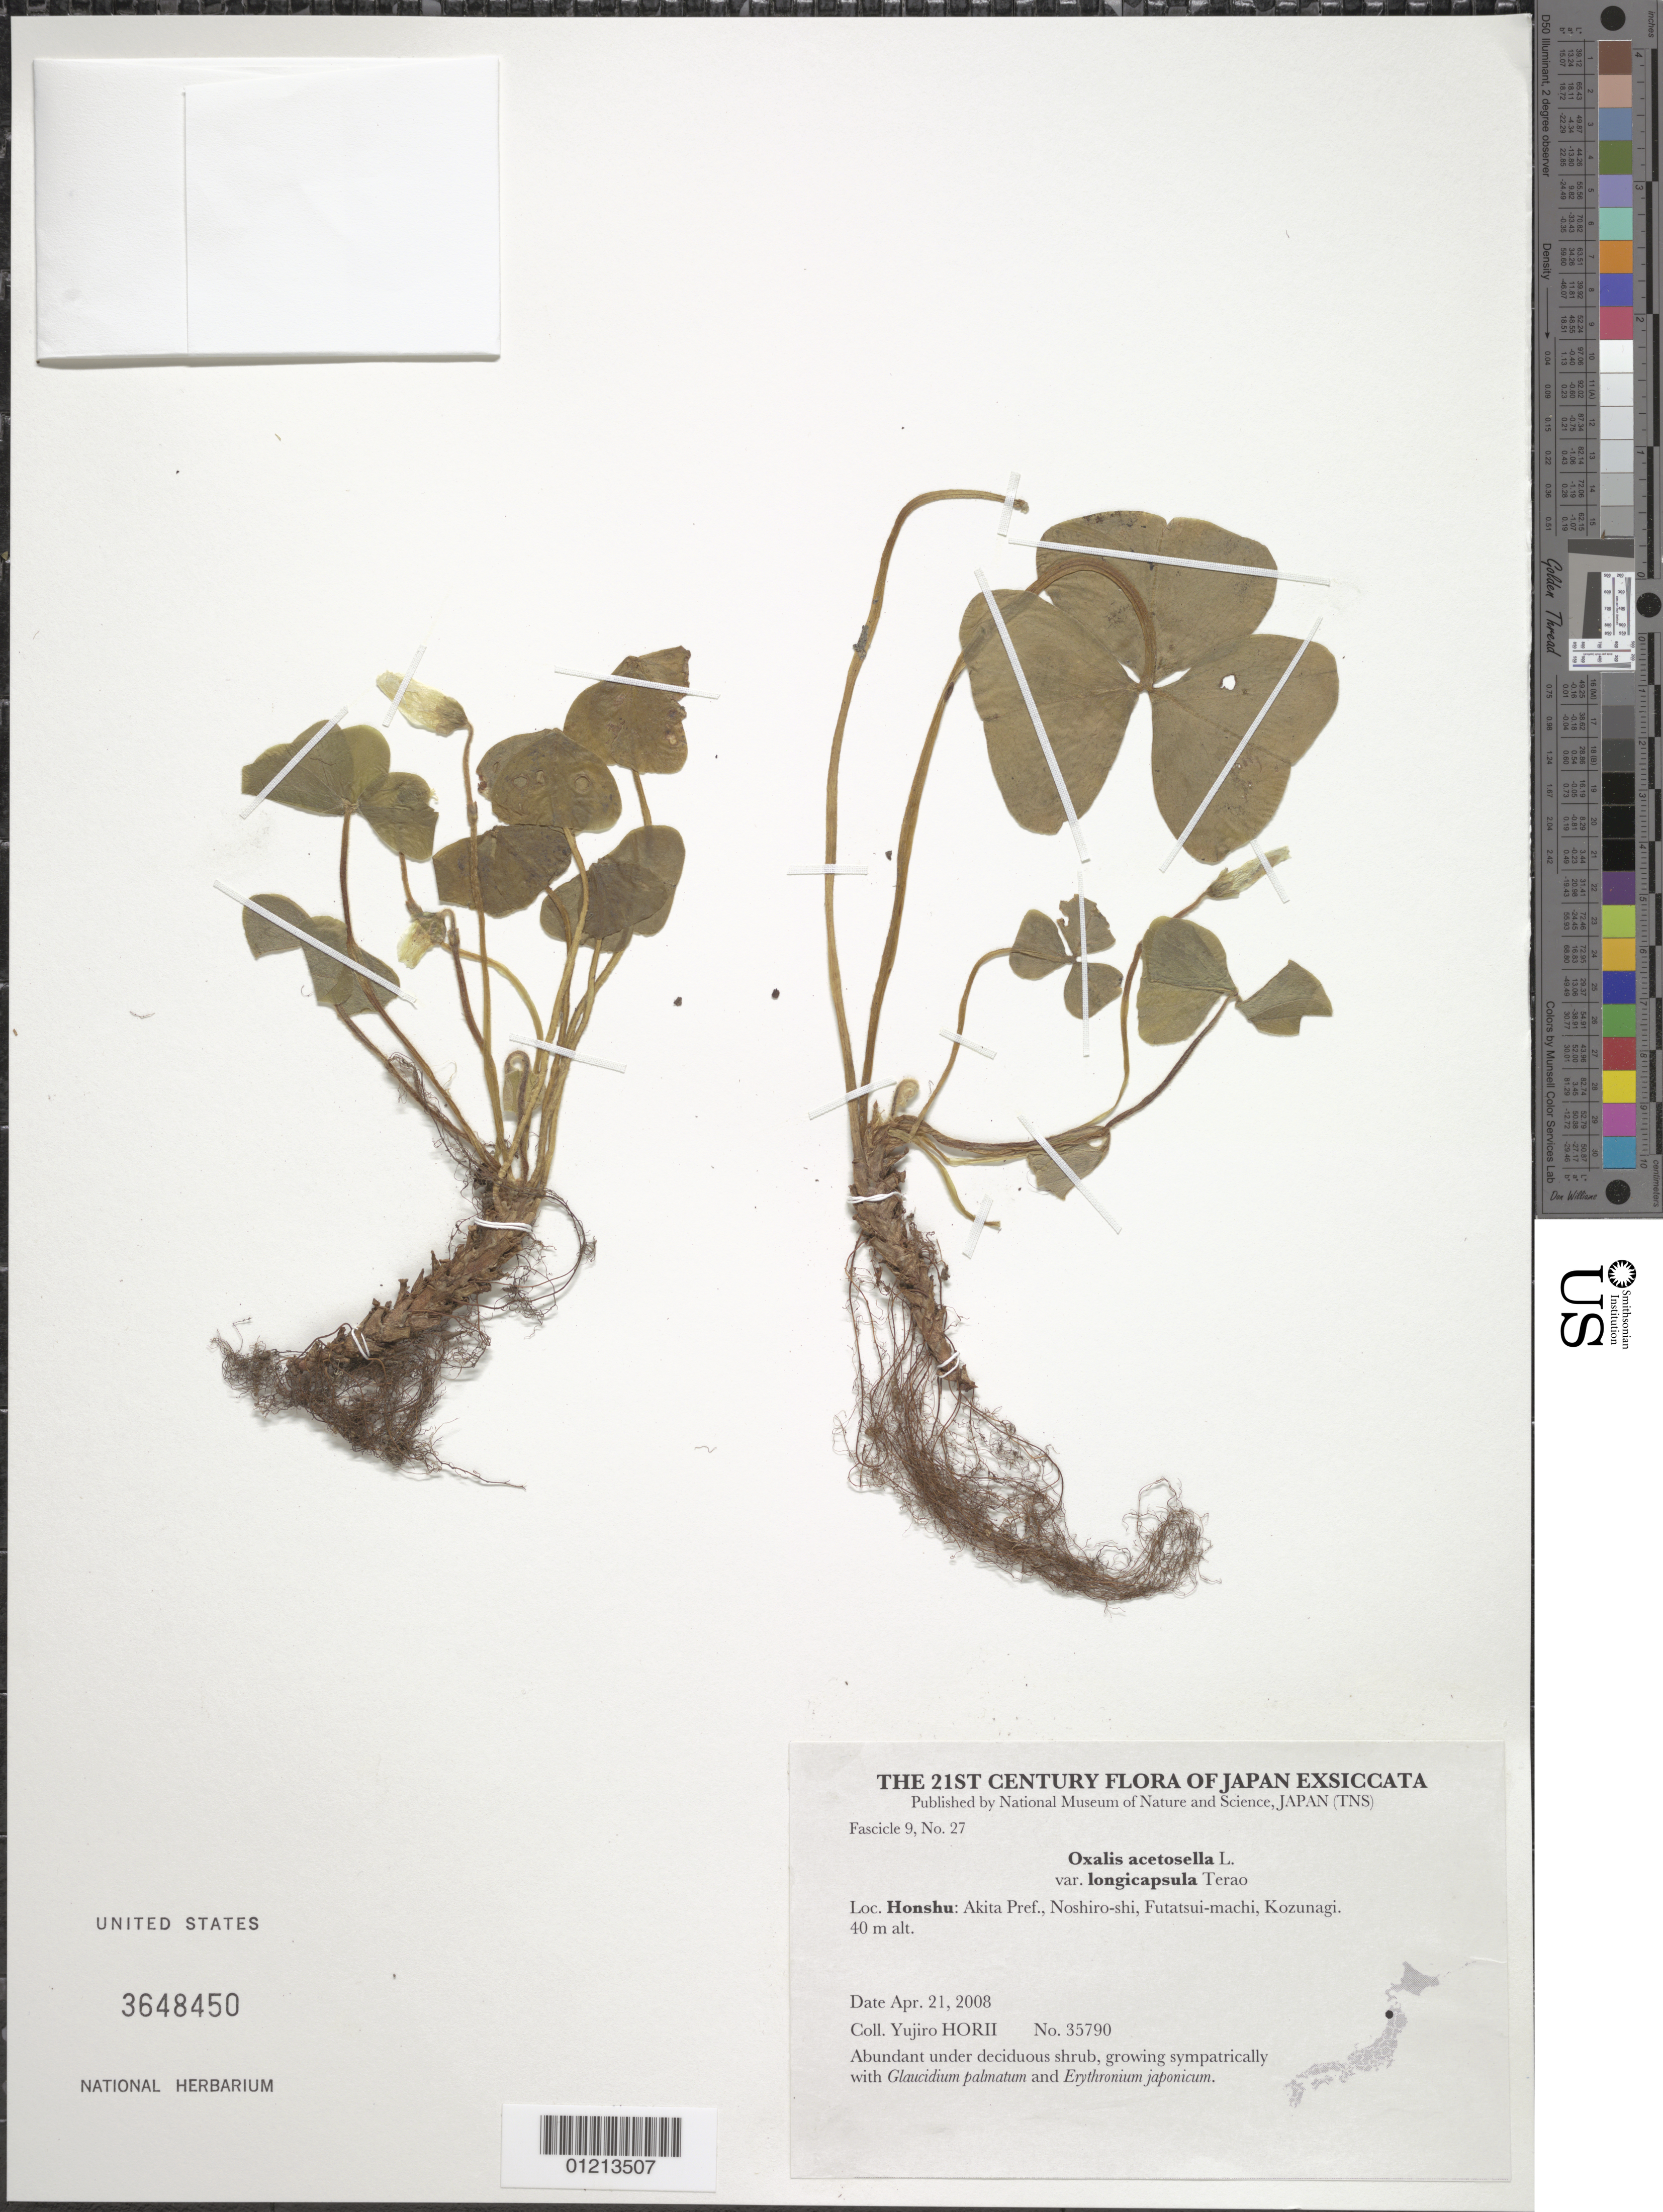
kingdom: Plantae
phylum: Tracheophyta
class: Magnoliopsida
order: Oxalidales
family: Oxalidaceae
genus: Oxalis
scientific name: Oxalis acetosella var. longicapsula Terao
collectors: Y. Horii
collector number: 35790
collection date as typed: Apr. 21, 2008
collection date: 2008-04-21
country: Japan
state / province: Akita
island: Honshu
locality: Noshiro-shi, Futatsui-machi, Kozunagi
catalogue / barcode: US 3648450